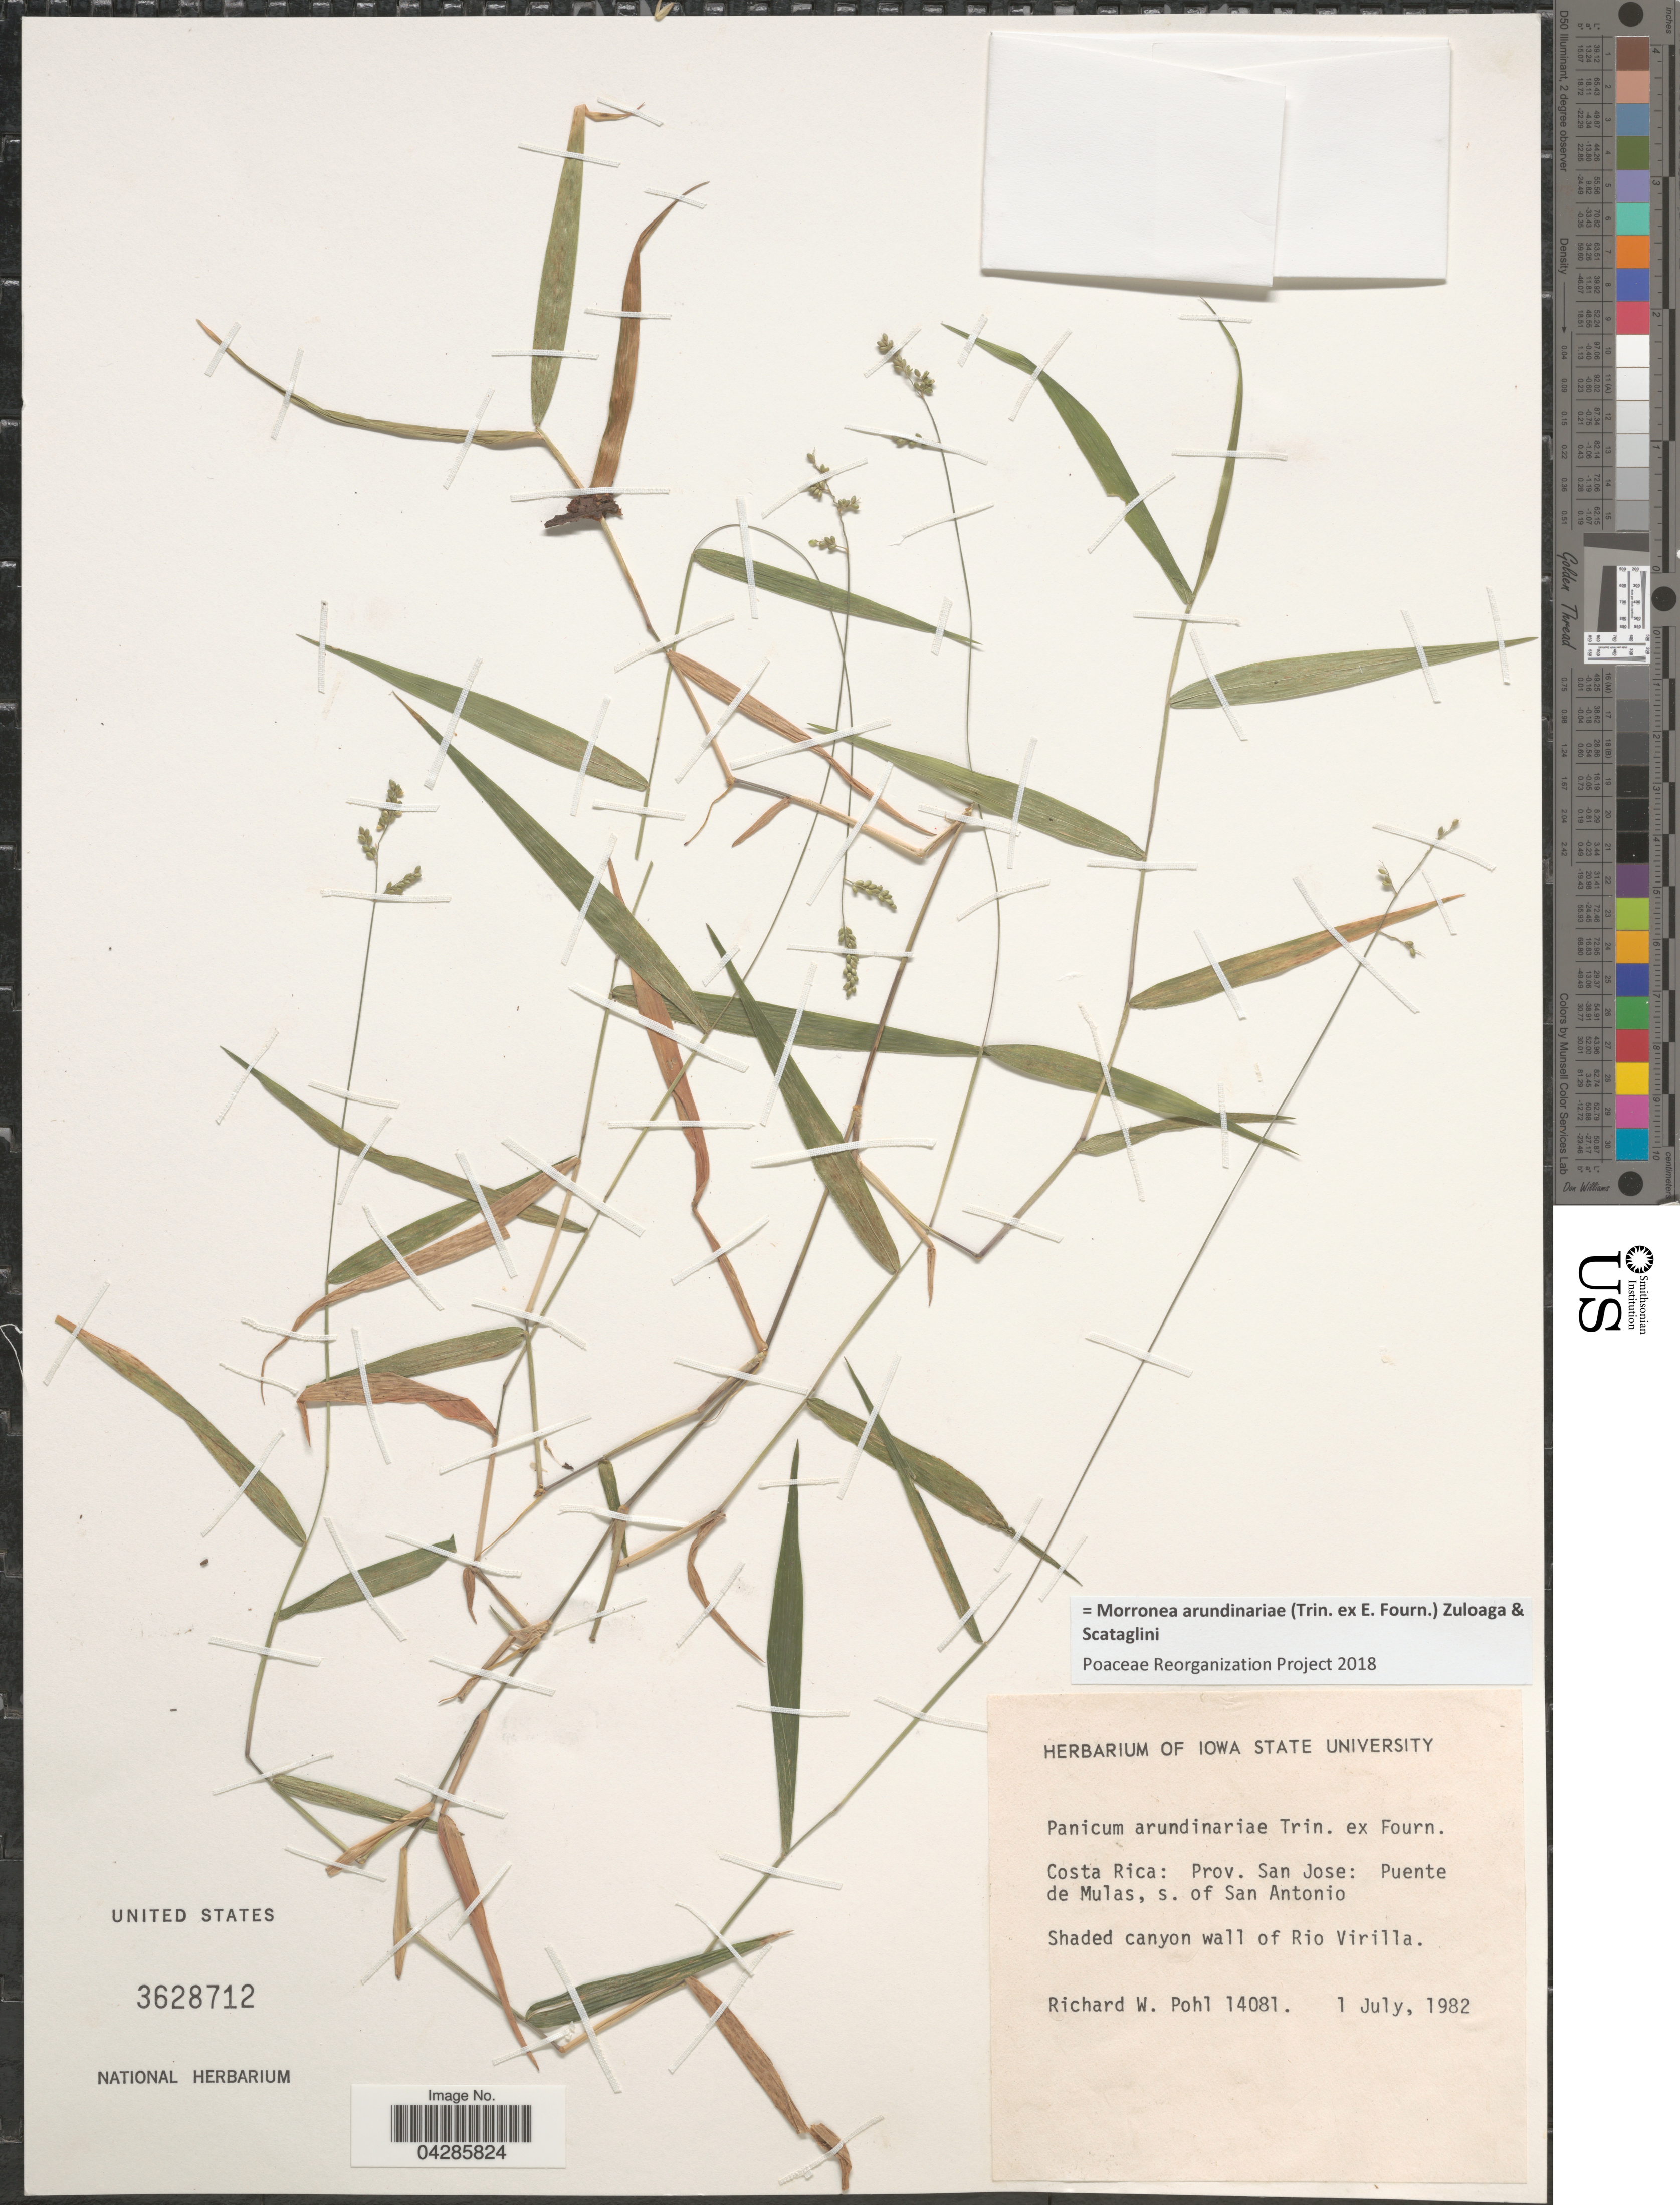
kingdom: Plantae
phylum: Tracheophyta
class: Liliopsida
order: Poales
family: Poaceae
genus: Morronea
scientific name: Morronea arundinariae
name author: (Trin. ex E. Fourn.) Zuloaga & Scataglini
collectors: R. W. Pohl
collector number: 14081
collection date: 1982-07-01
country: Costa Rica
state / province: San José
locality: Prov. San Jose: Puente de Mulas, s. of San Antonio. Shaded canyon wall of Rio Virilla.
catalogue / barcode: US 3628712